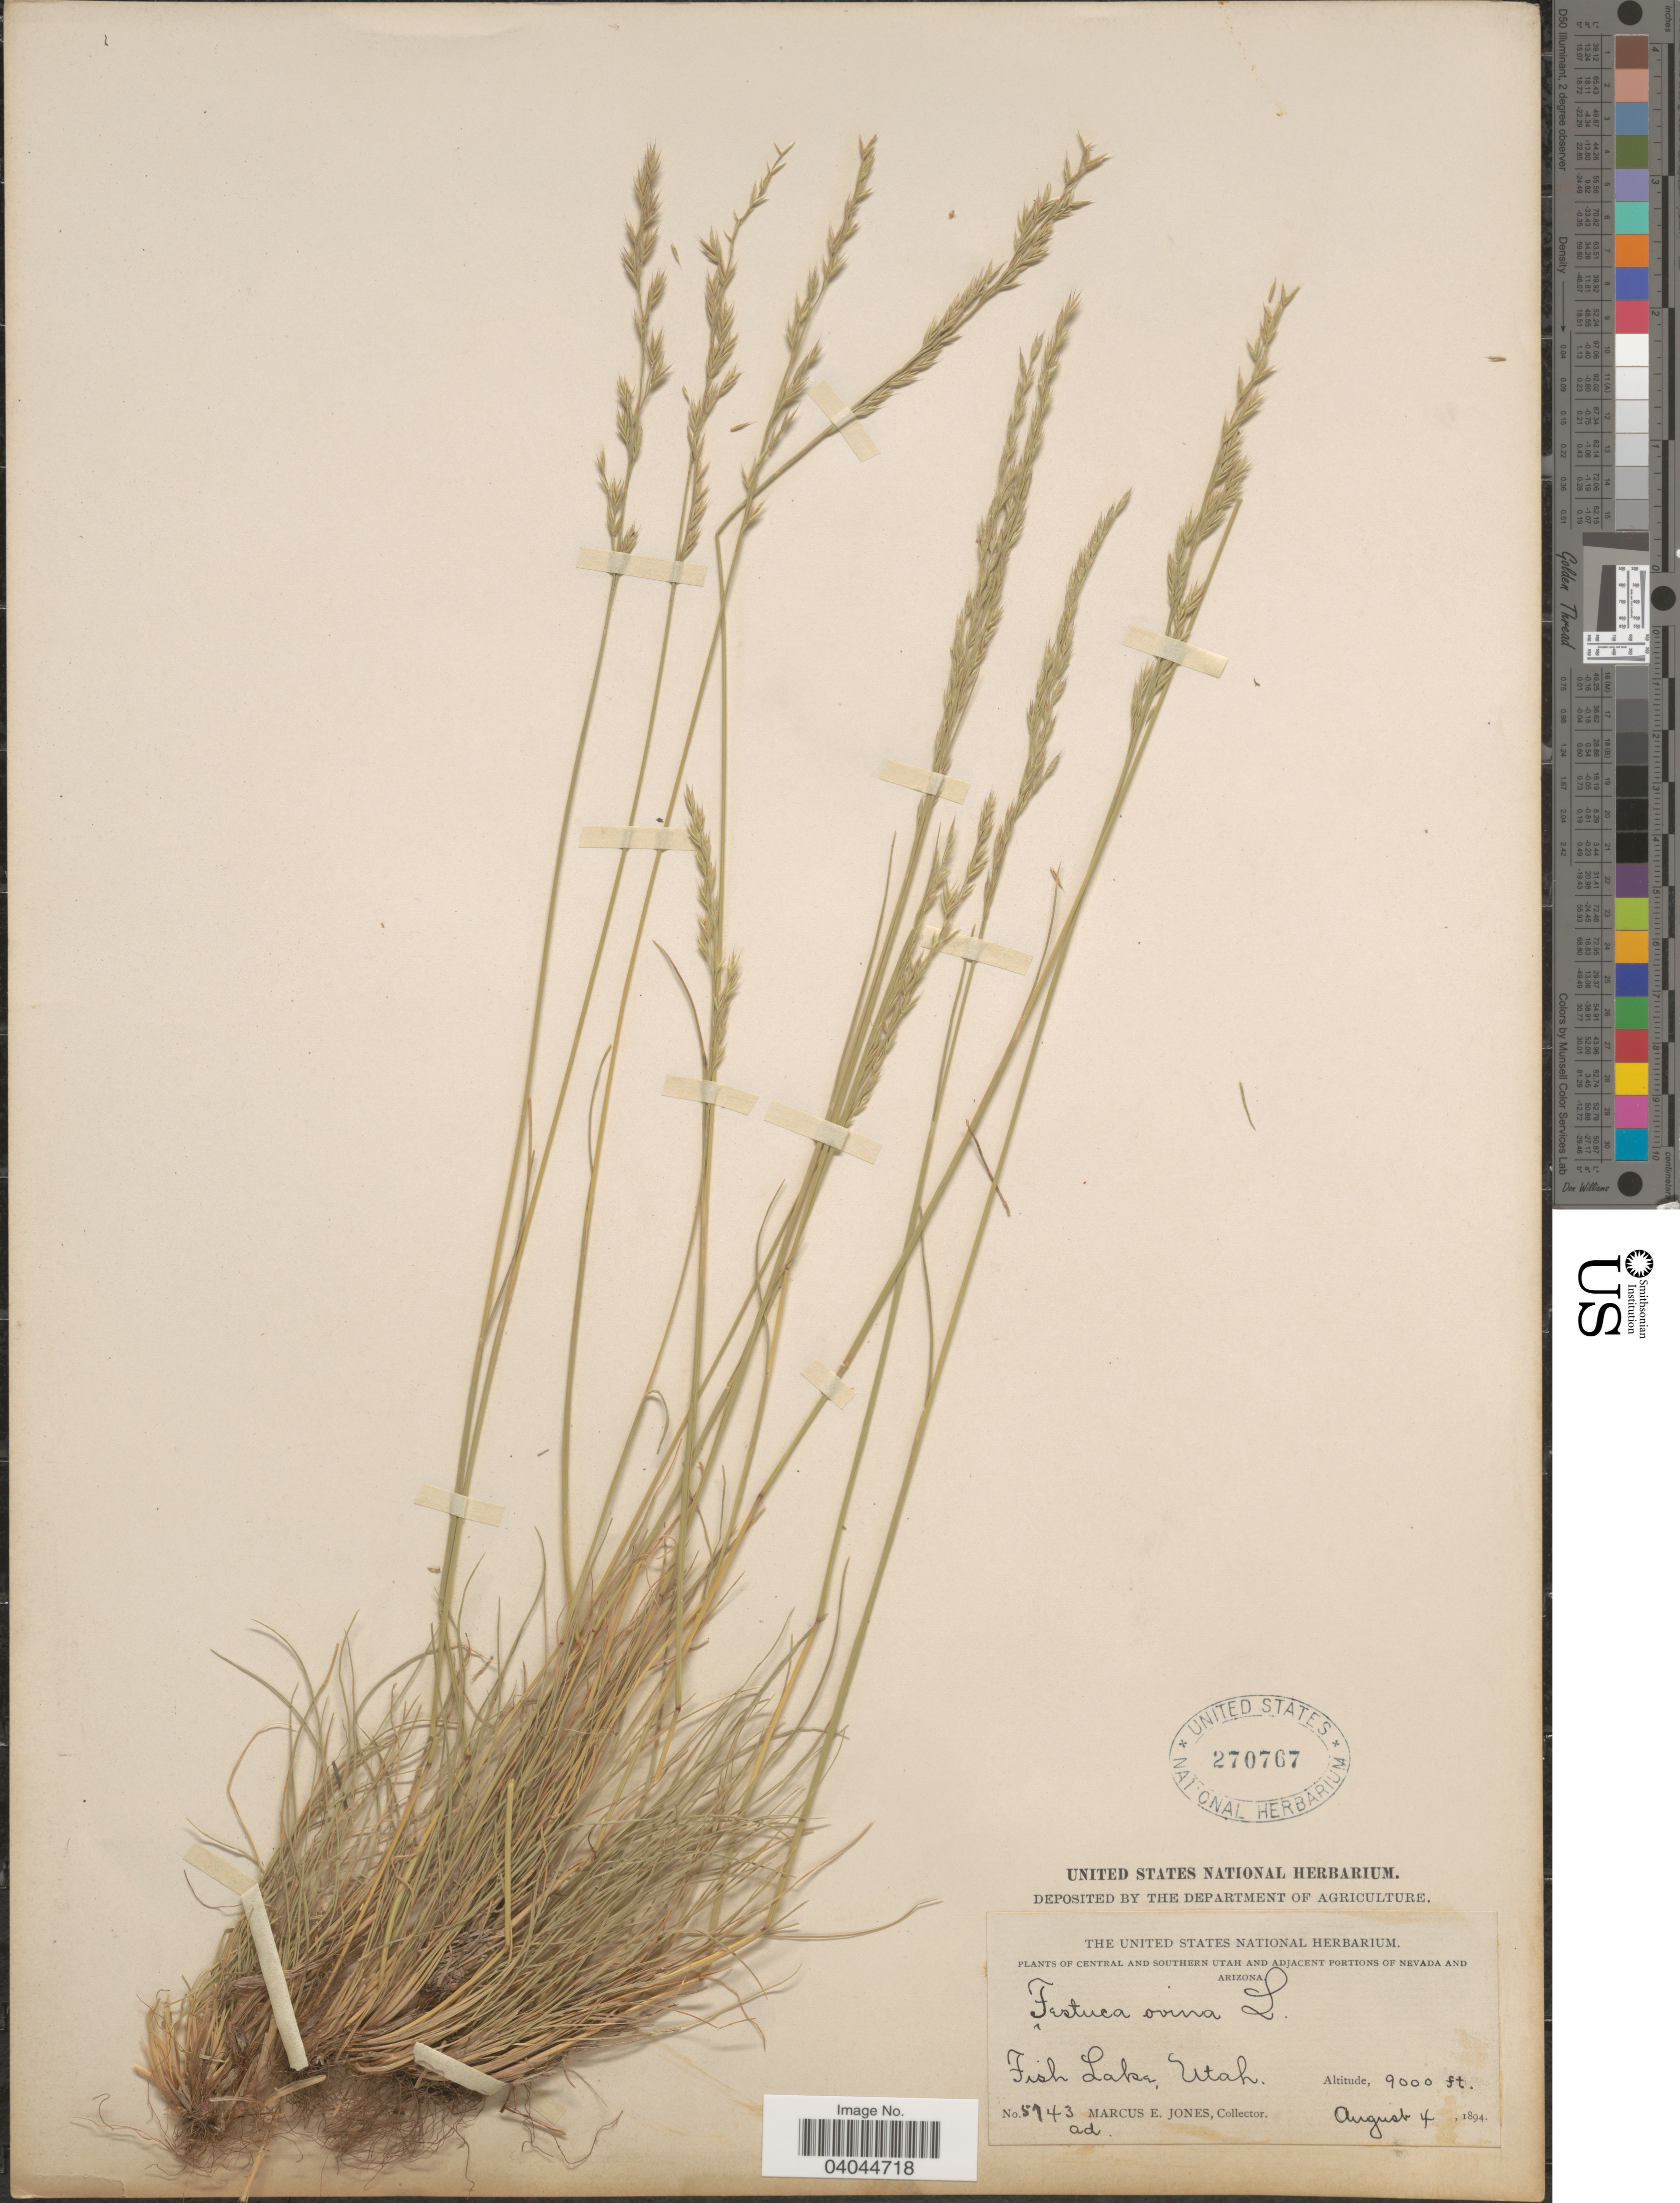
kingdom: Plantae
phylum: Tracheophyta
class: Liliopsida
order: Poales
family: Poaceae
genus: Festuca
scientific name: Festuca ovina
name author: L.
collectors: M. E. Jones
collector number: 5743ad*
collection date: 1894-08-04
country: United States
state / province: Utah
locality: Central and Southern Utah. Fish Lake.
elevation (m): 2743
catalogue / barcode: US 270767